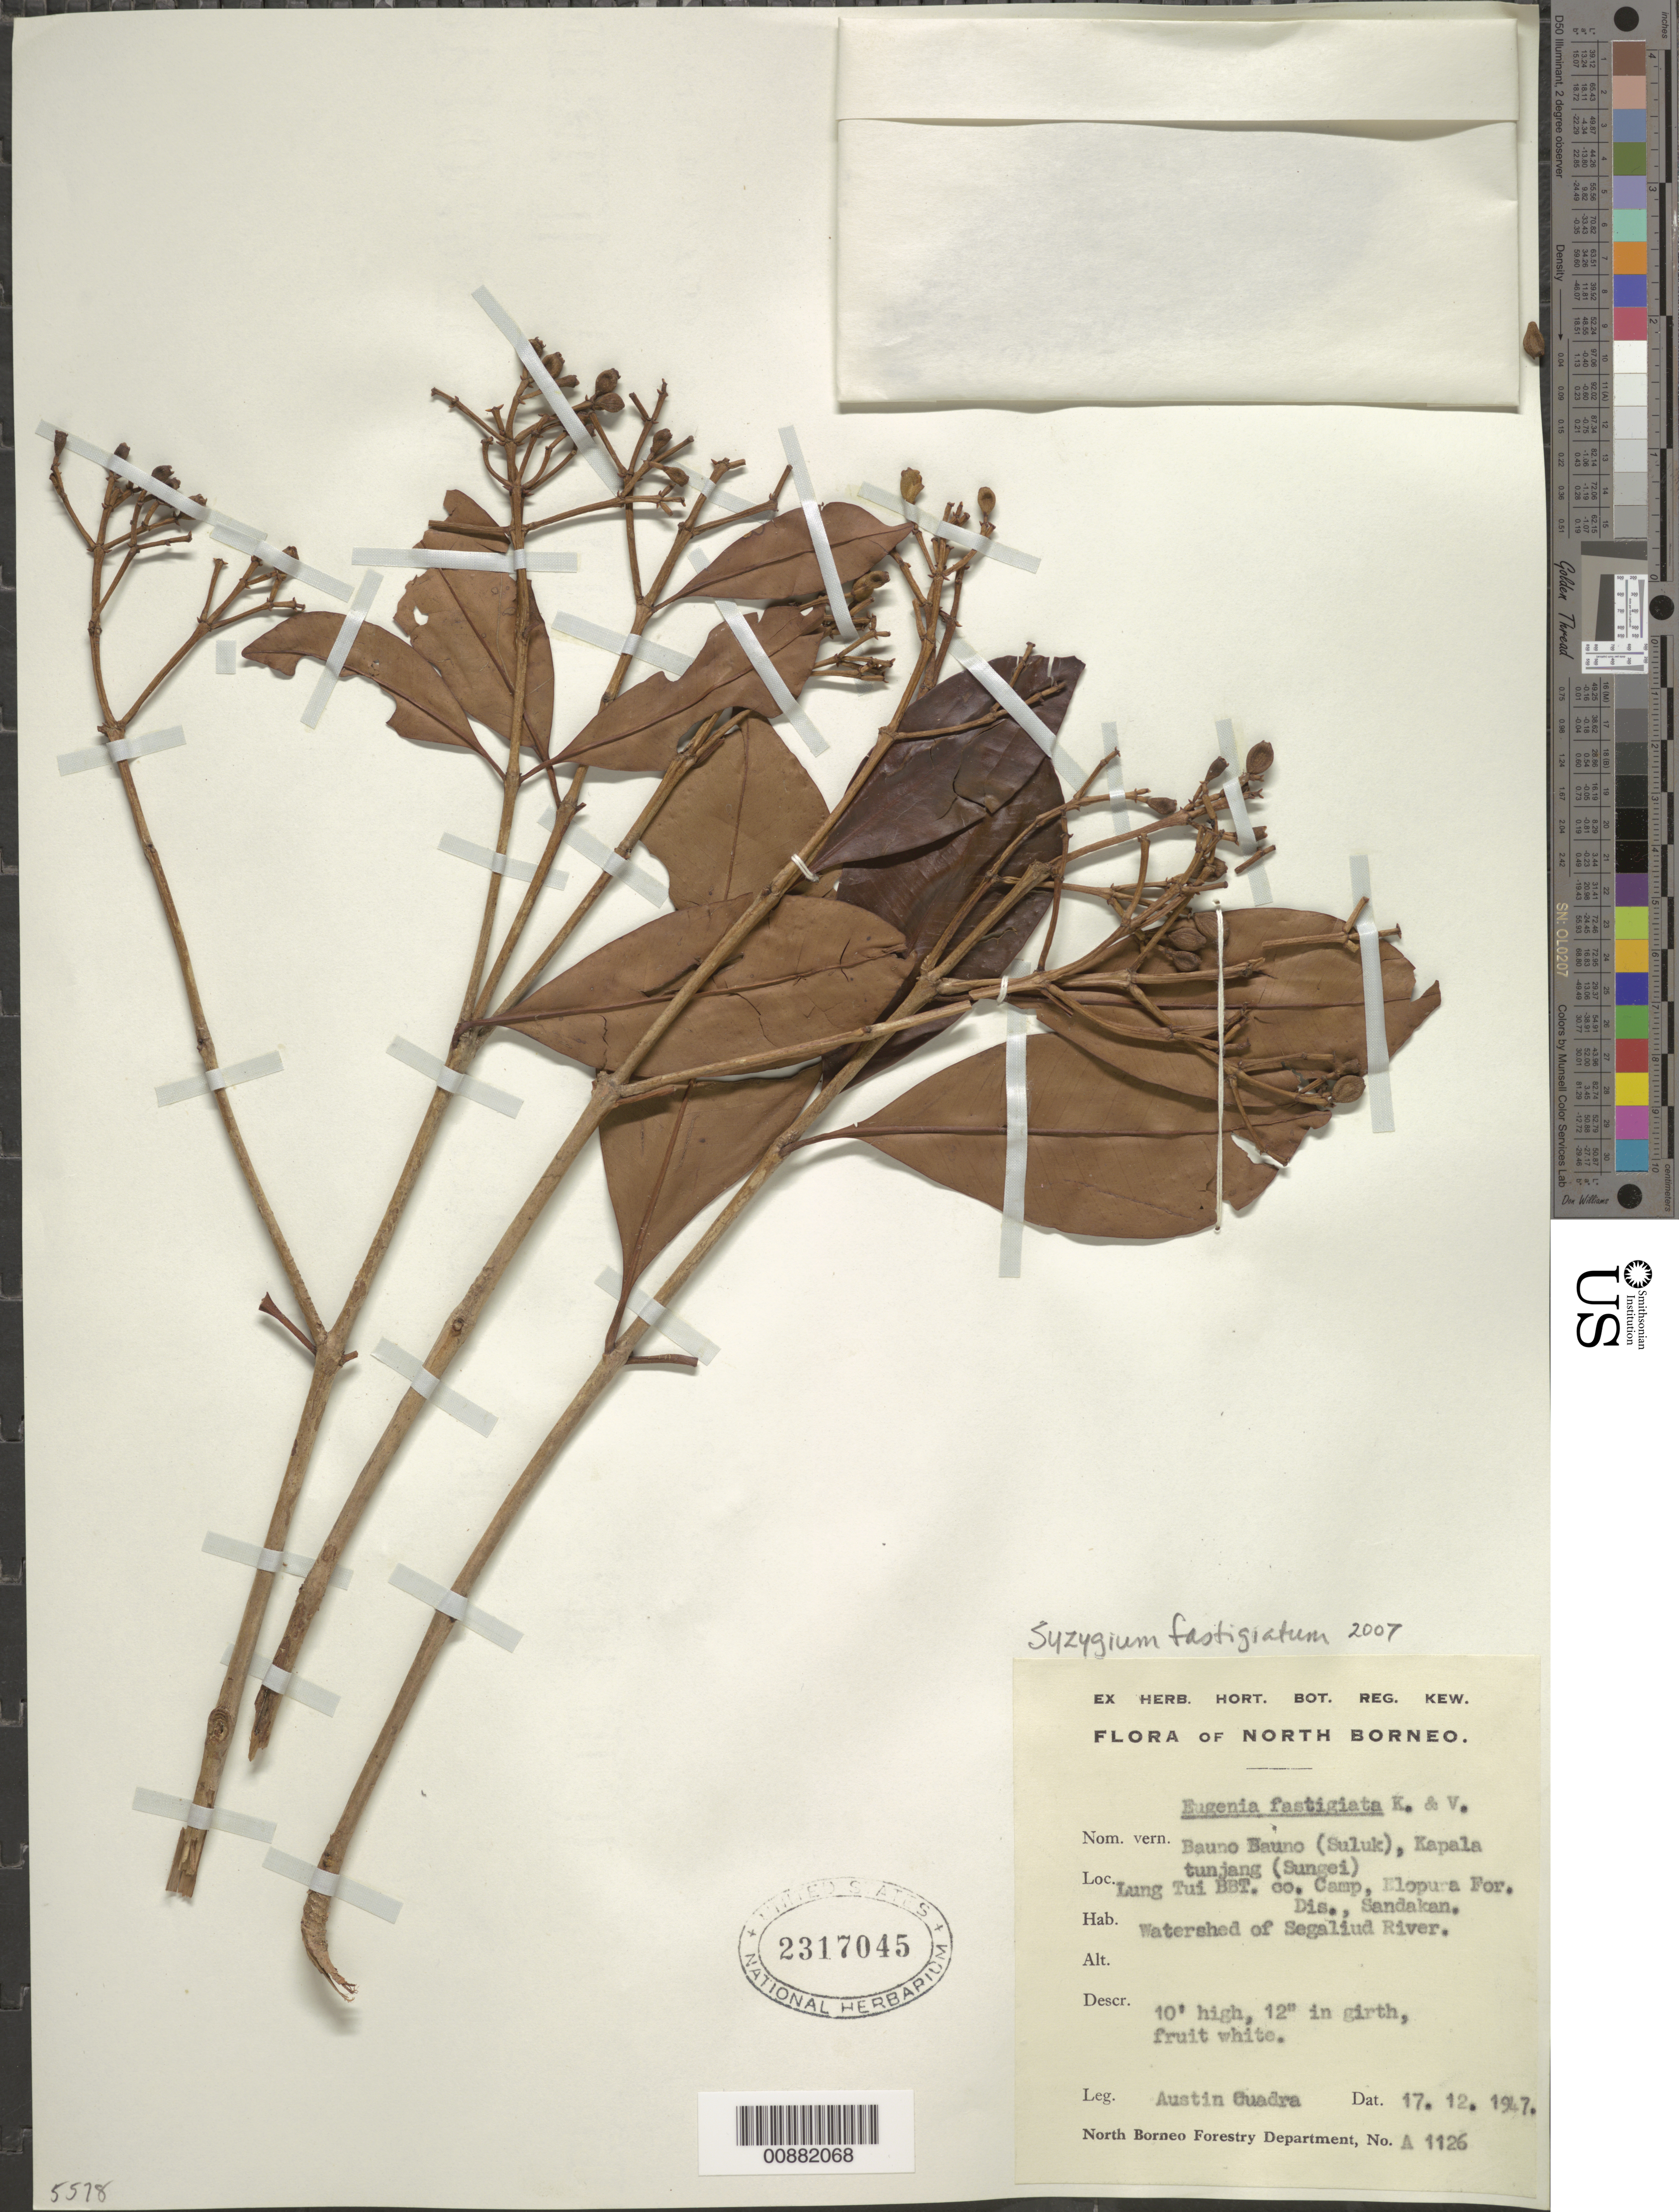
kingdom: Plantae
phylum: Tracheophyta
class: Magnoliopsida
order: Myrtales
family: Myrtaceae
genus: Syzygium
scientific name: Syzygium fastigiatum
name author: (Blume) Merr. & L.M. Perry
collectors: A. Cuadra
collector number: A 1126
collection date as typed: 17 Dec 1947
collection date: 1947-12-17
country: Malaysia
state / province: Sabah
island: Borneo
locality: North Borneo, Lung Tui BBT. Co. Camp, Elopura Fort. Dis., Sandakan.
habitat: Watershed of Segaliud River.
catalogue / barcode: US 2317045